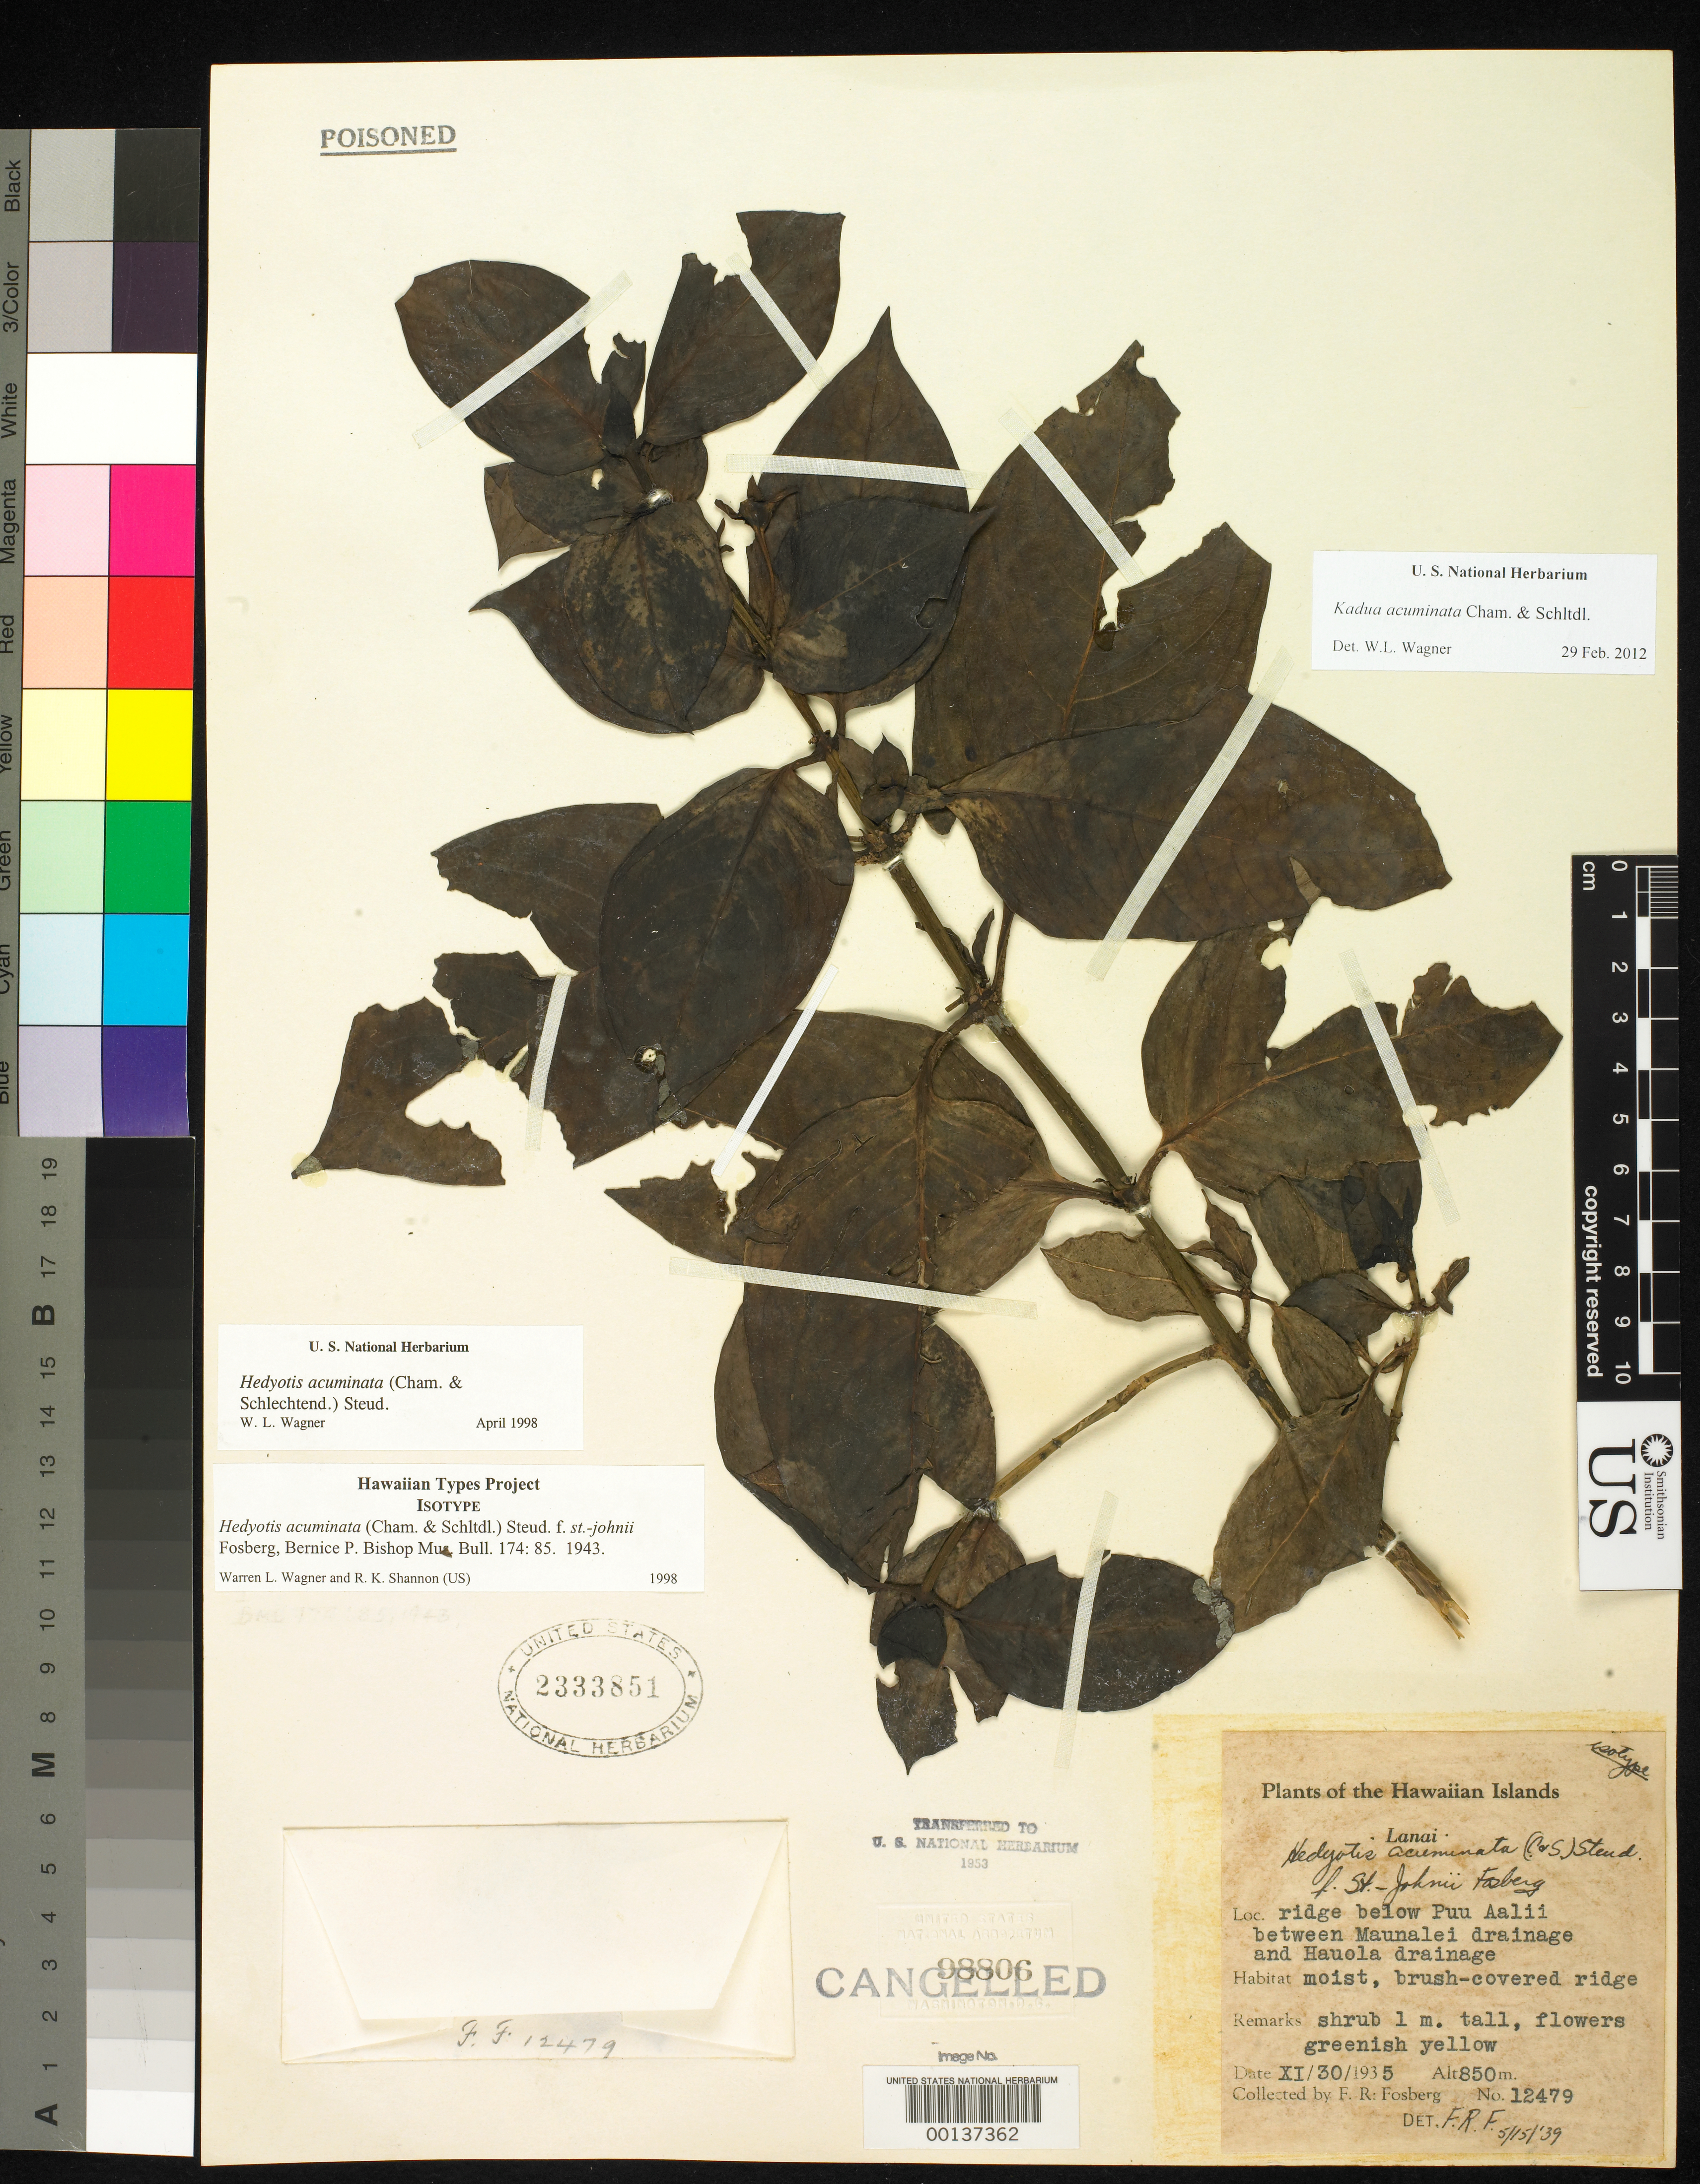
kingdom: Plantae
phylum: Tracheophyta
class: Magnoliopsida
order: Gentianales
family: Rubiaceae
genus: Hedyotis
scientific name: Hedyotis acuminata f. st.-johnii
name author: Fosberg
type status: Isotype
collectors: F. R. Fosberg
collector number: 12479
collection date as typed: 30 Nov 1935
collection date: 1935-11-30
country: United States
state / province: Hawaii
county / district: Maui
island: Lana'i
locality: Ridge below Puu Aalii, between Maunalei drainage & Hauola drainage.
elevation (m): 850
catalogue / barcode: US 2333851